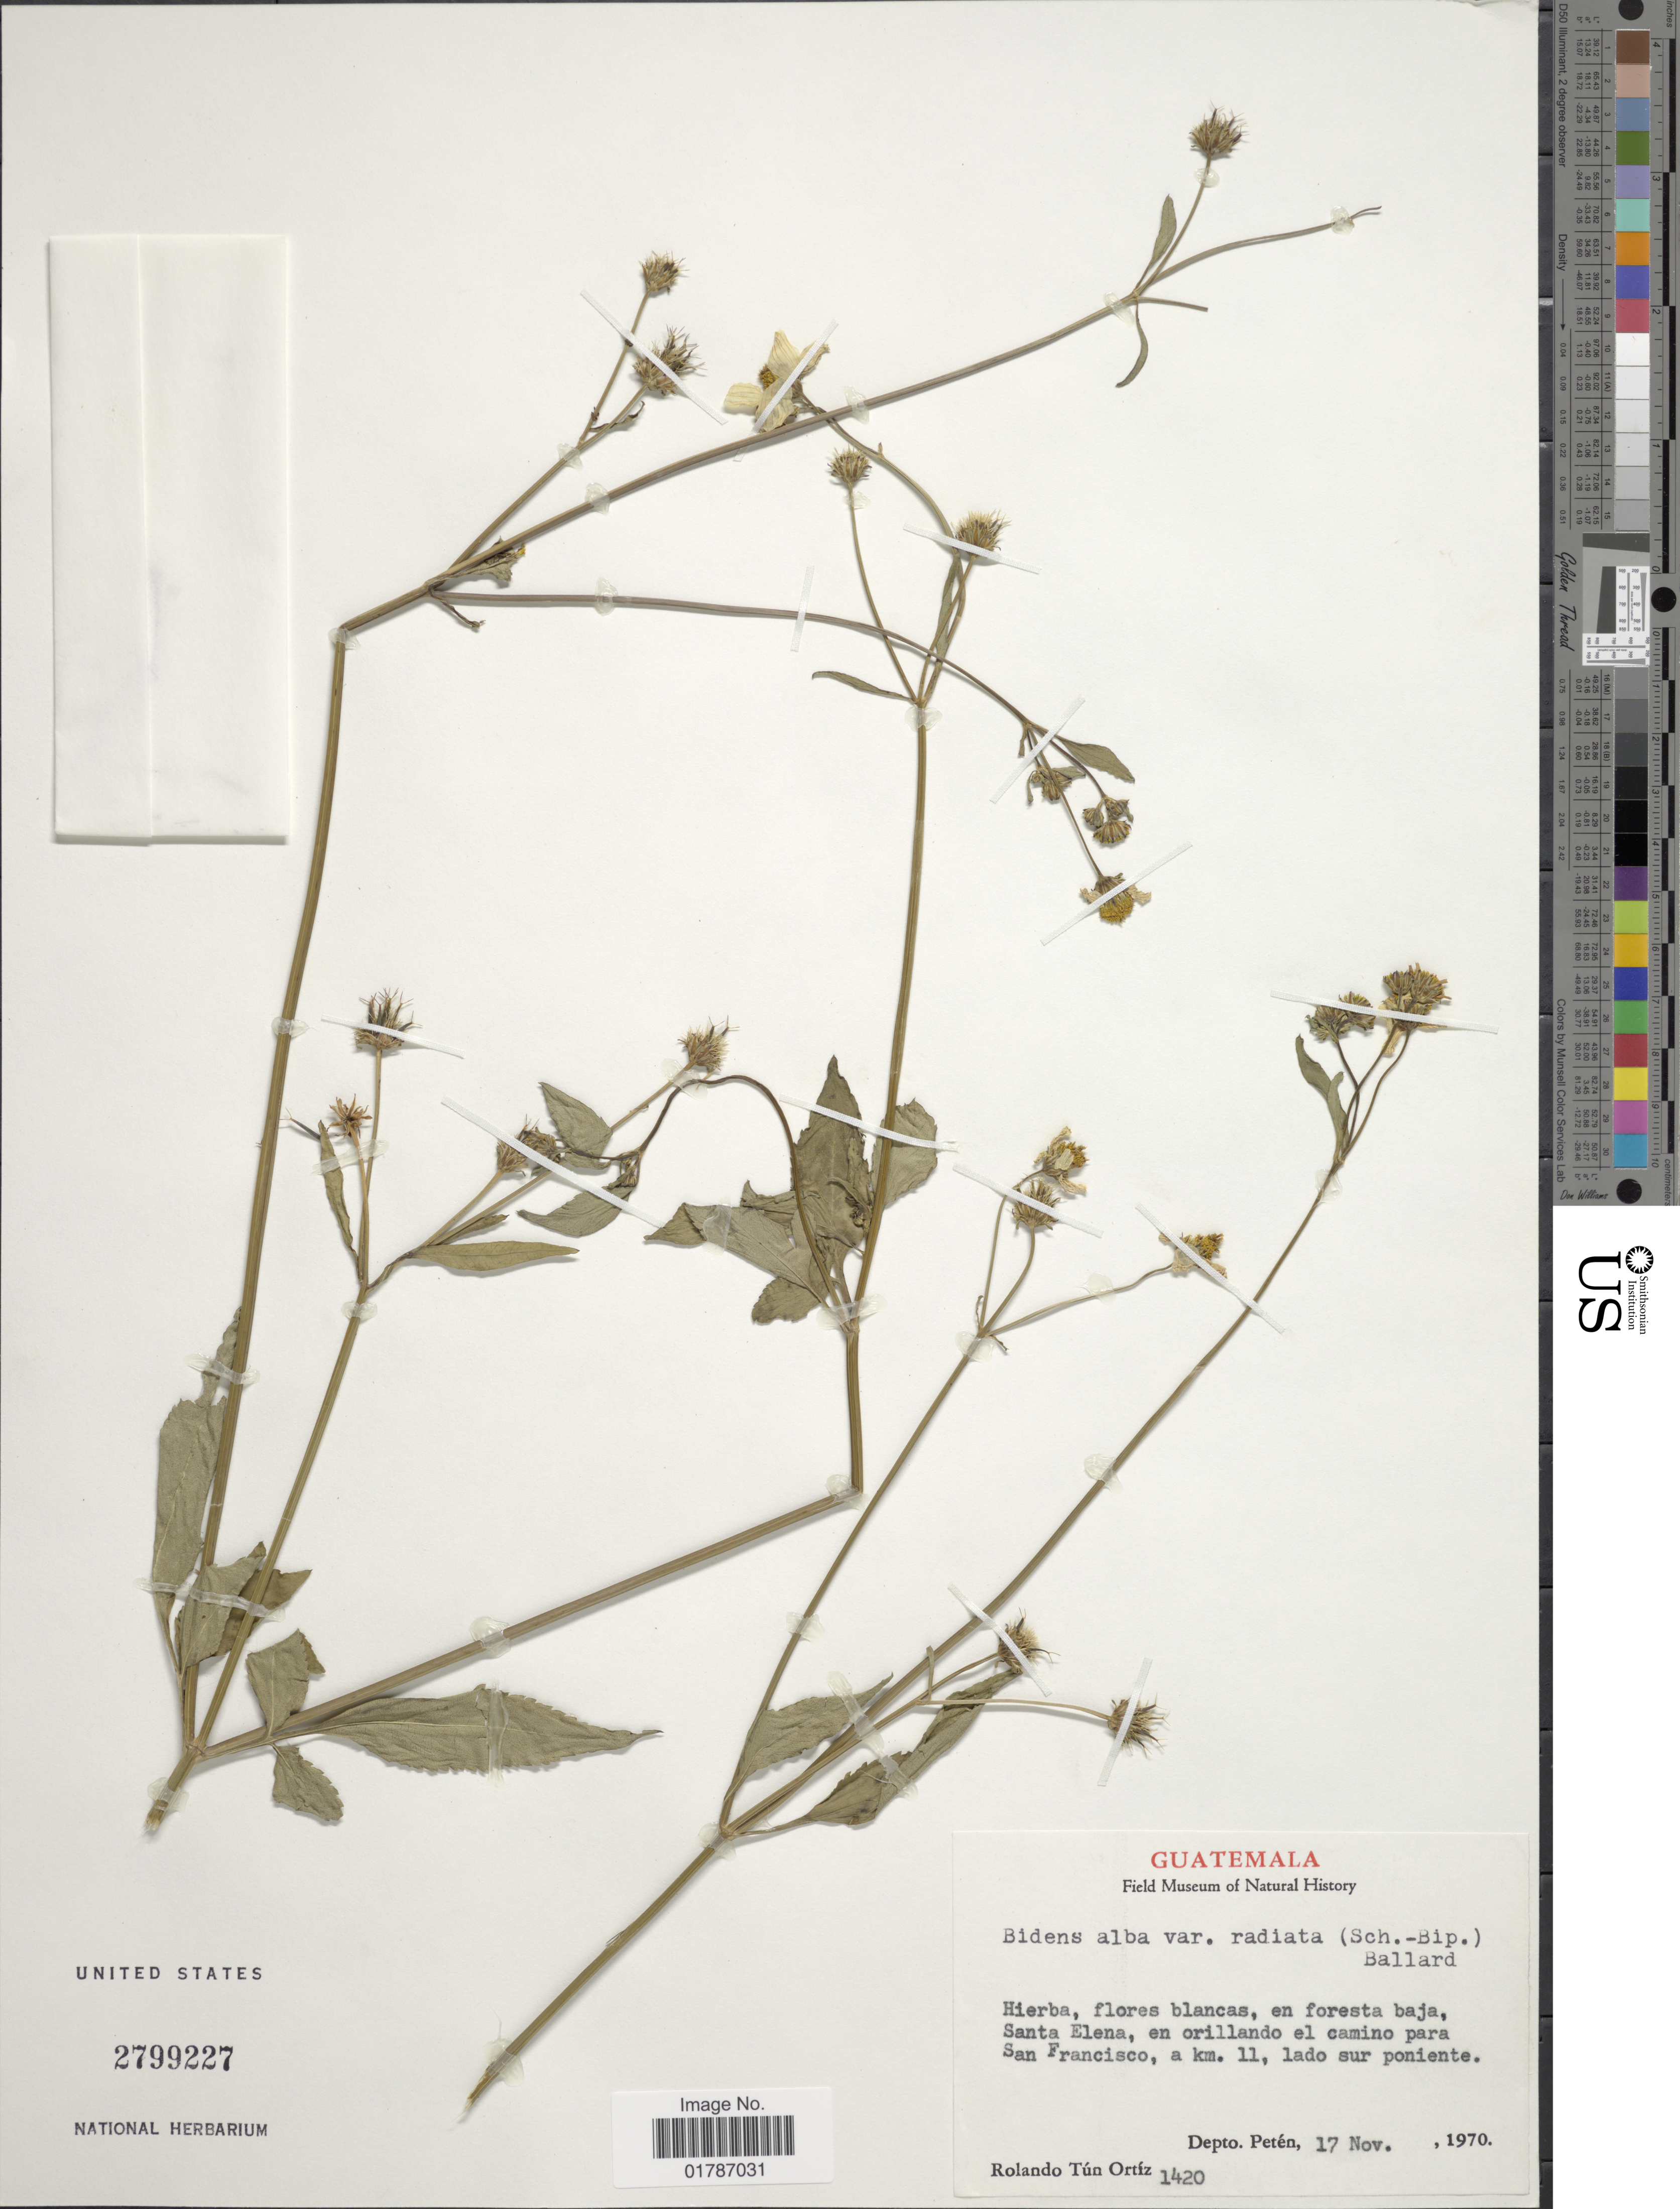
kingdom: Plantae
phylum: Tracheophyta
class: Magnoliopsida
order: Asterales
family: Asteraceae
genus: Bidens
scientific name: Bidens alba var. radiata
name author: (Sch. Bip.) R.E. Ballard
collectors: R. T. Ortíz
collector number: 1420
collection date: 1970-11-17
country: Guatemala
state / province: El Petén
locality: En foresta baja, Santa Elena, en orillando el camino para San Francisco, a km. 11, lado sur poniente, Depto. Peten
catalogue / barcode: US 2799227